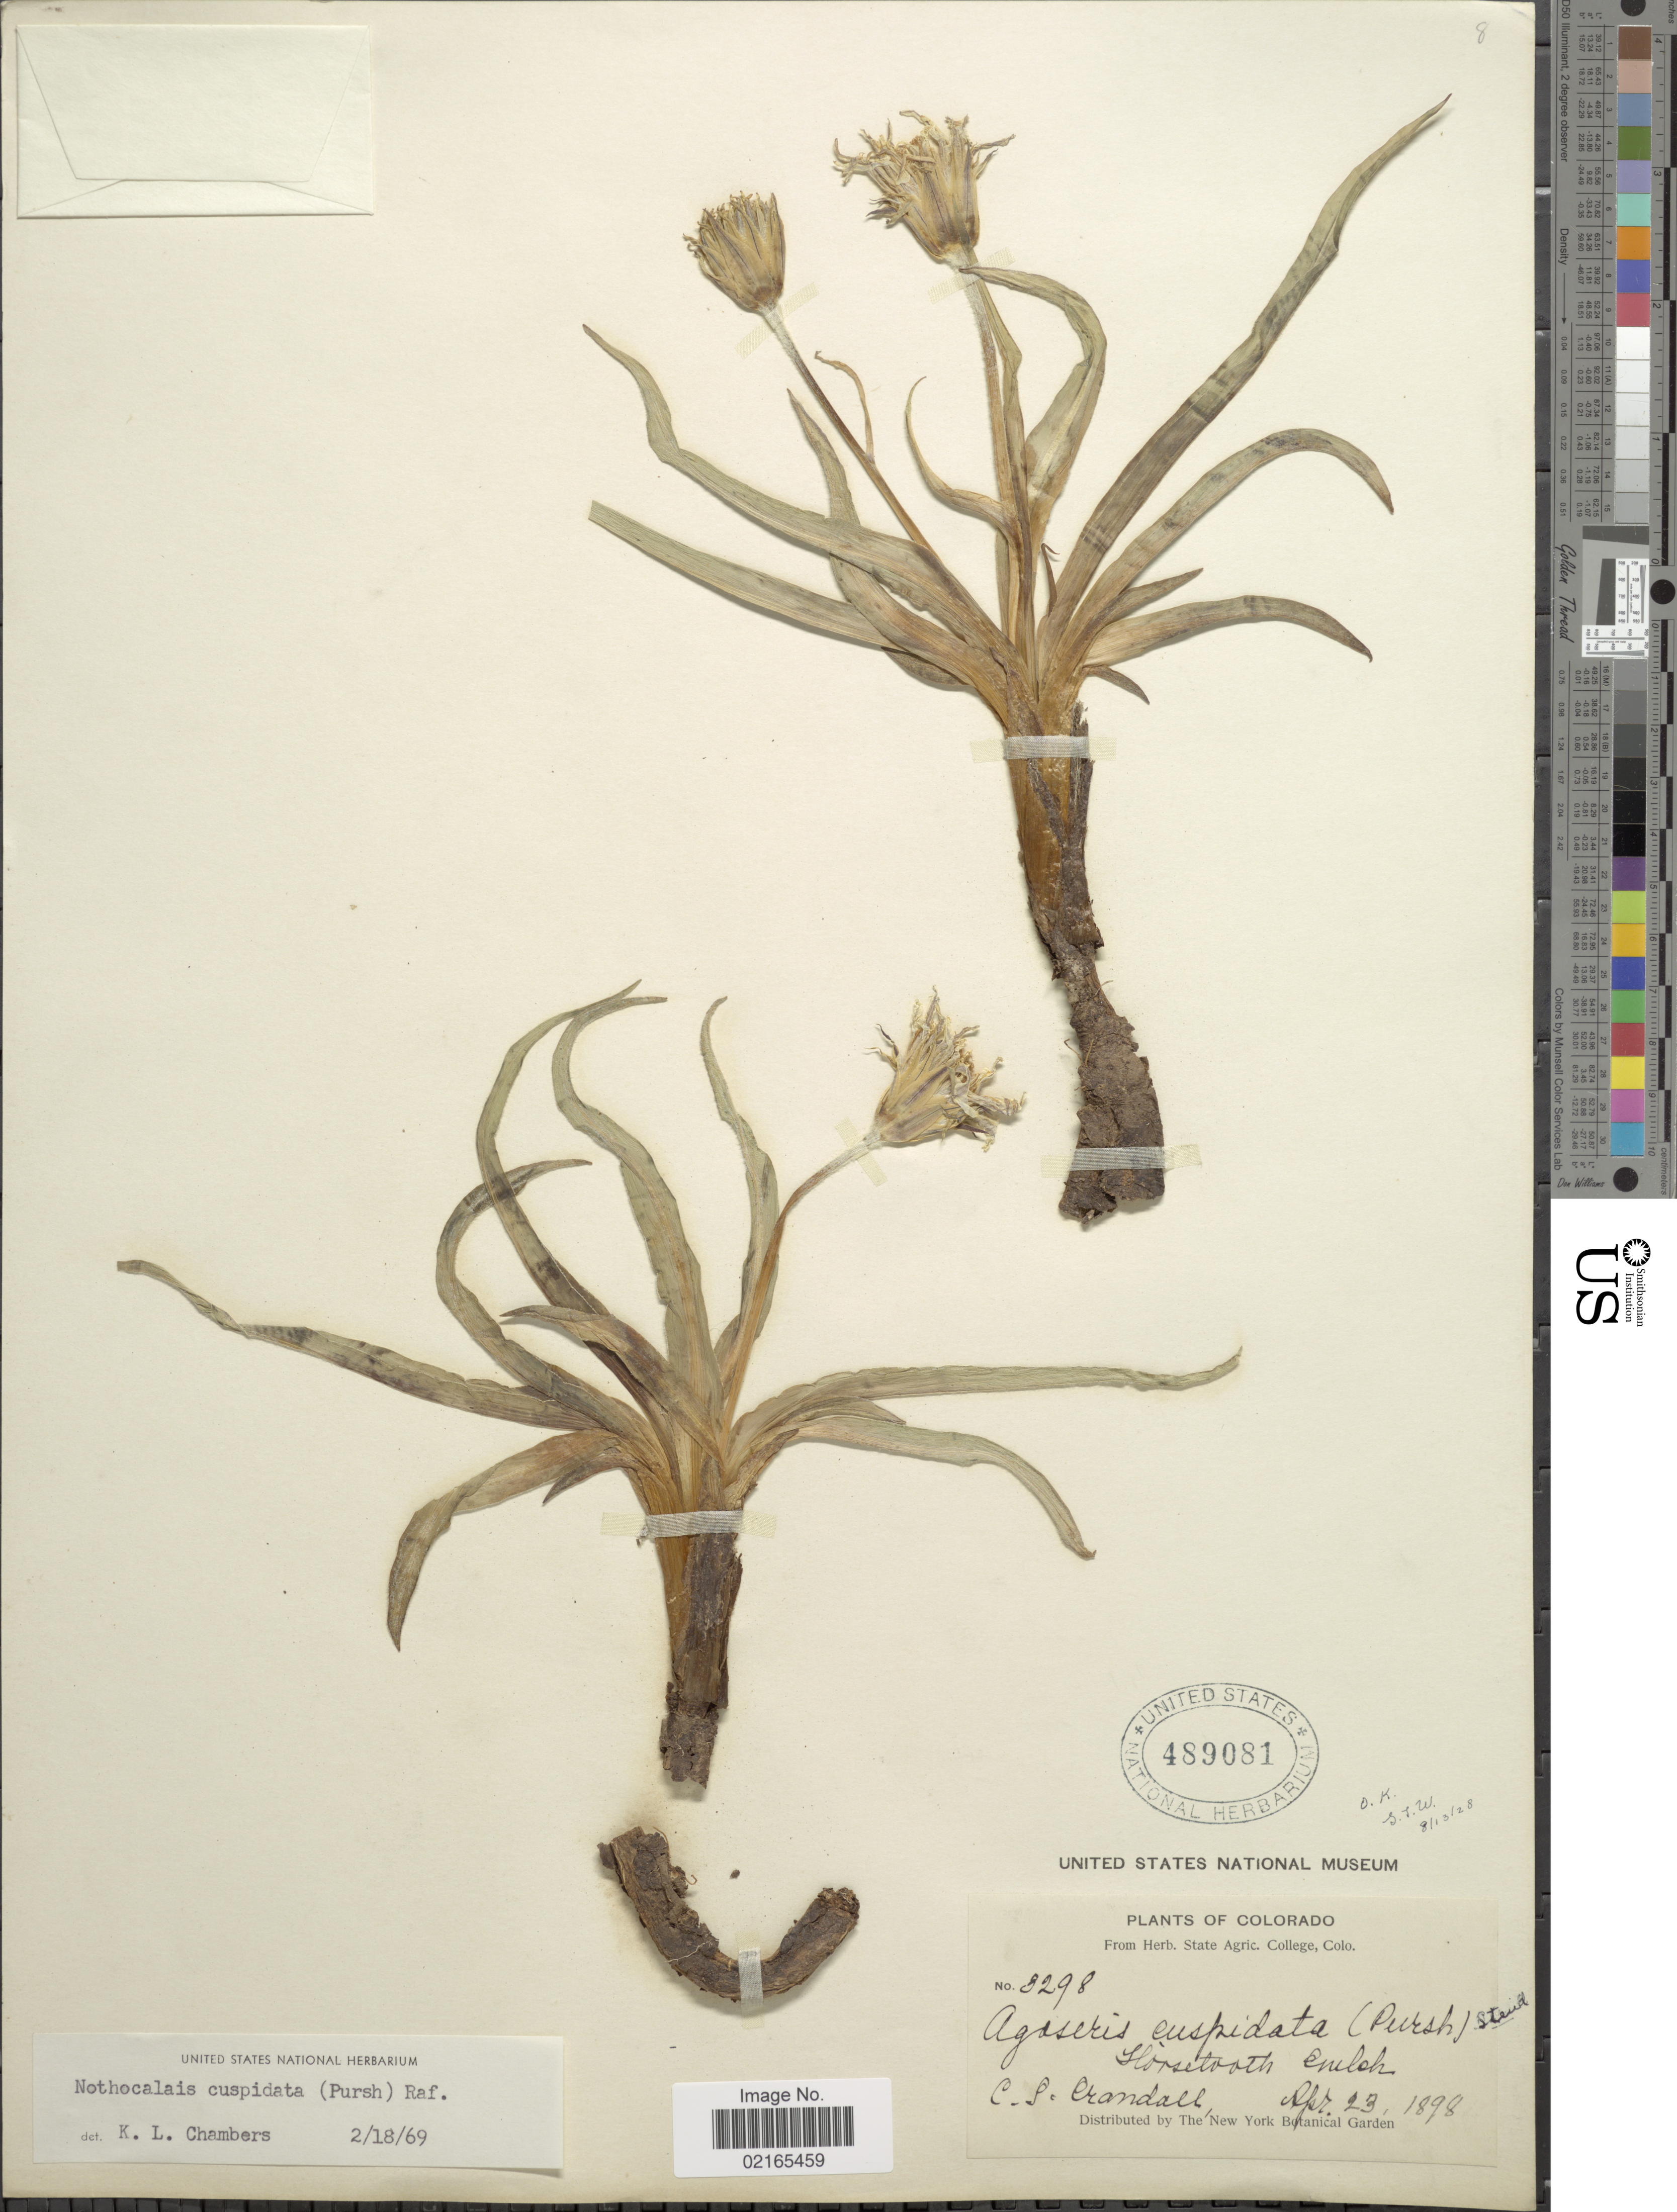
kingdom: Plantae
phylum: Tracheophyta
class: Magnoliopsida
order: Asterales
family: Asteraceae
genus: Nothocalais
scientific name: Nothocalais cuspidata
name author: (Pursh) Greene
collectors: C. Crandall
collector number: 3298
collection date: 1898-04-23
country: United States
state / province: Colorado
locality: Horsetooth Gulch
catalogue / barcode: US 489081